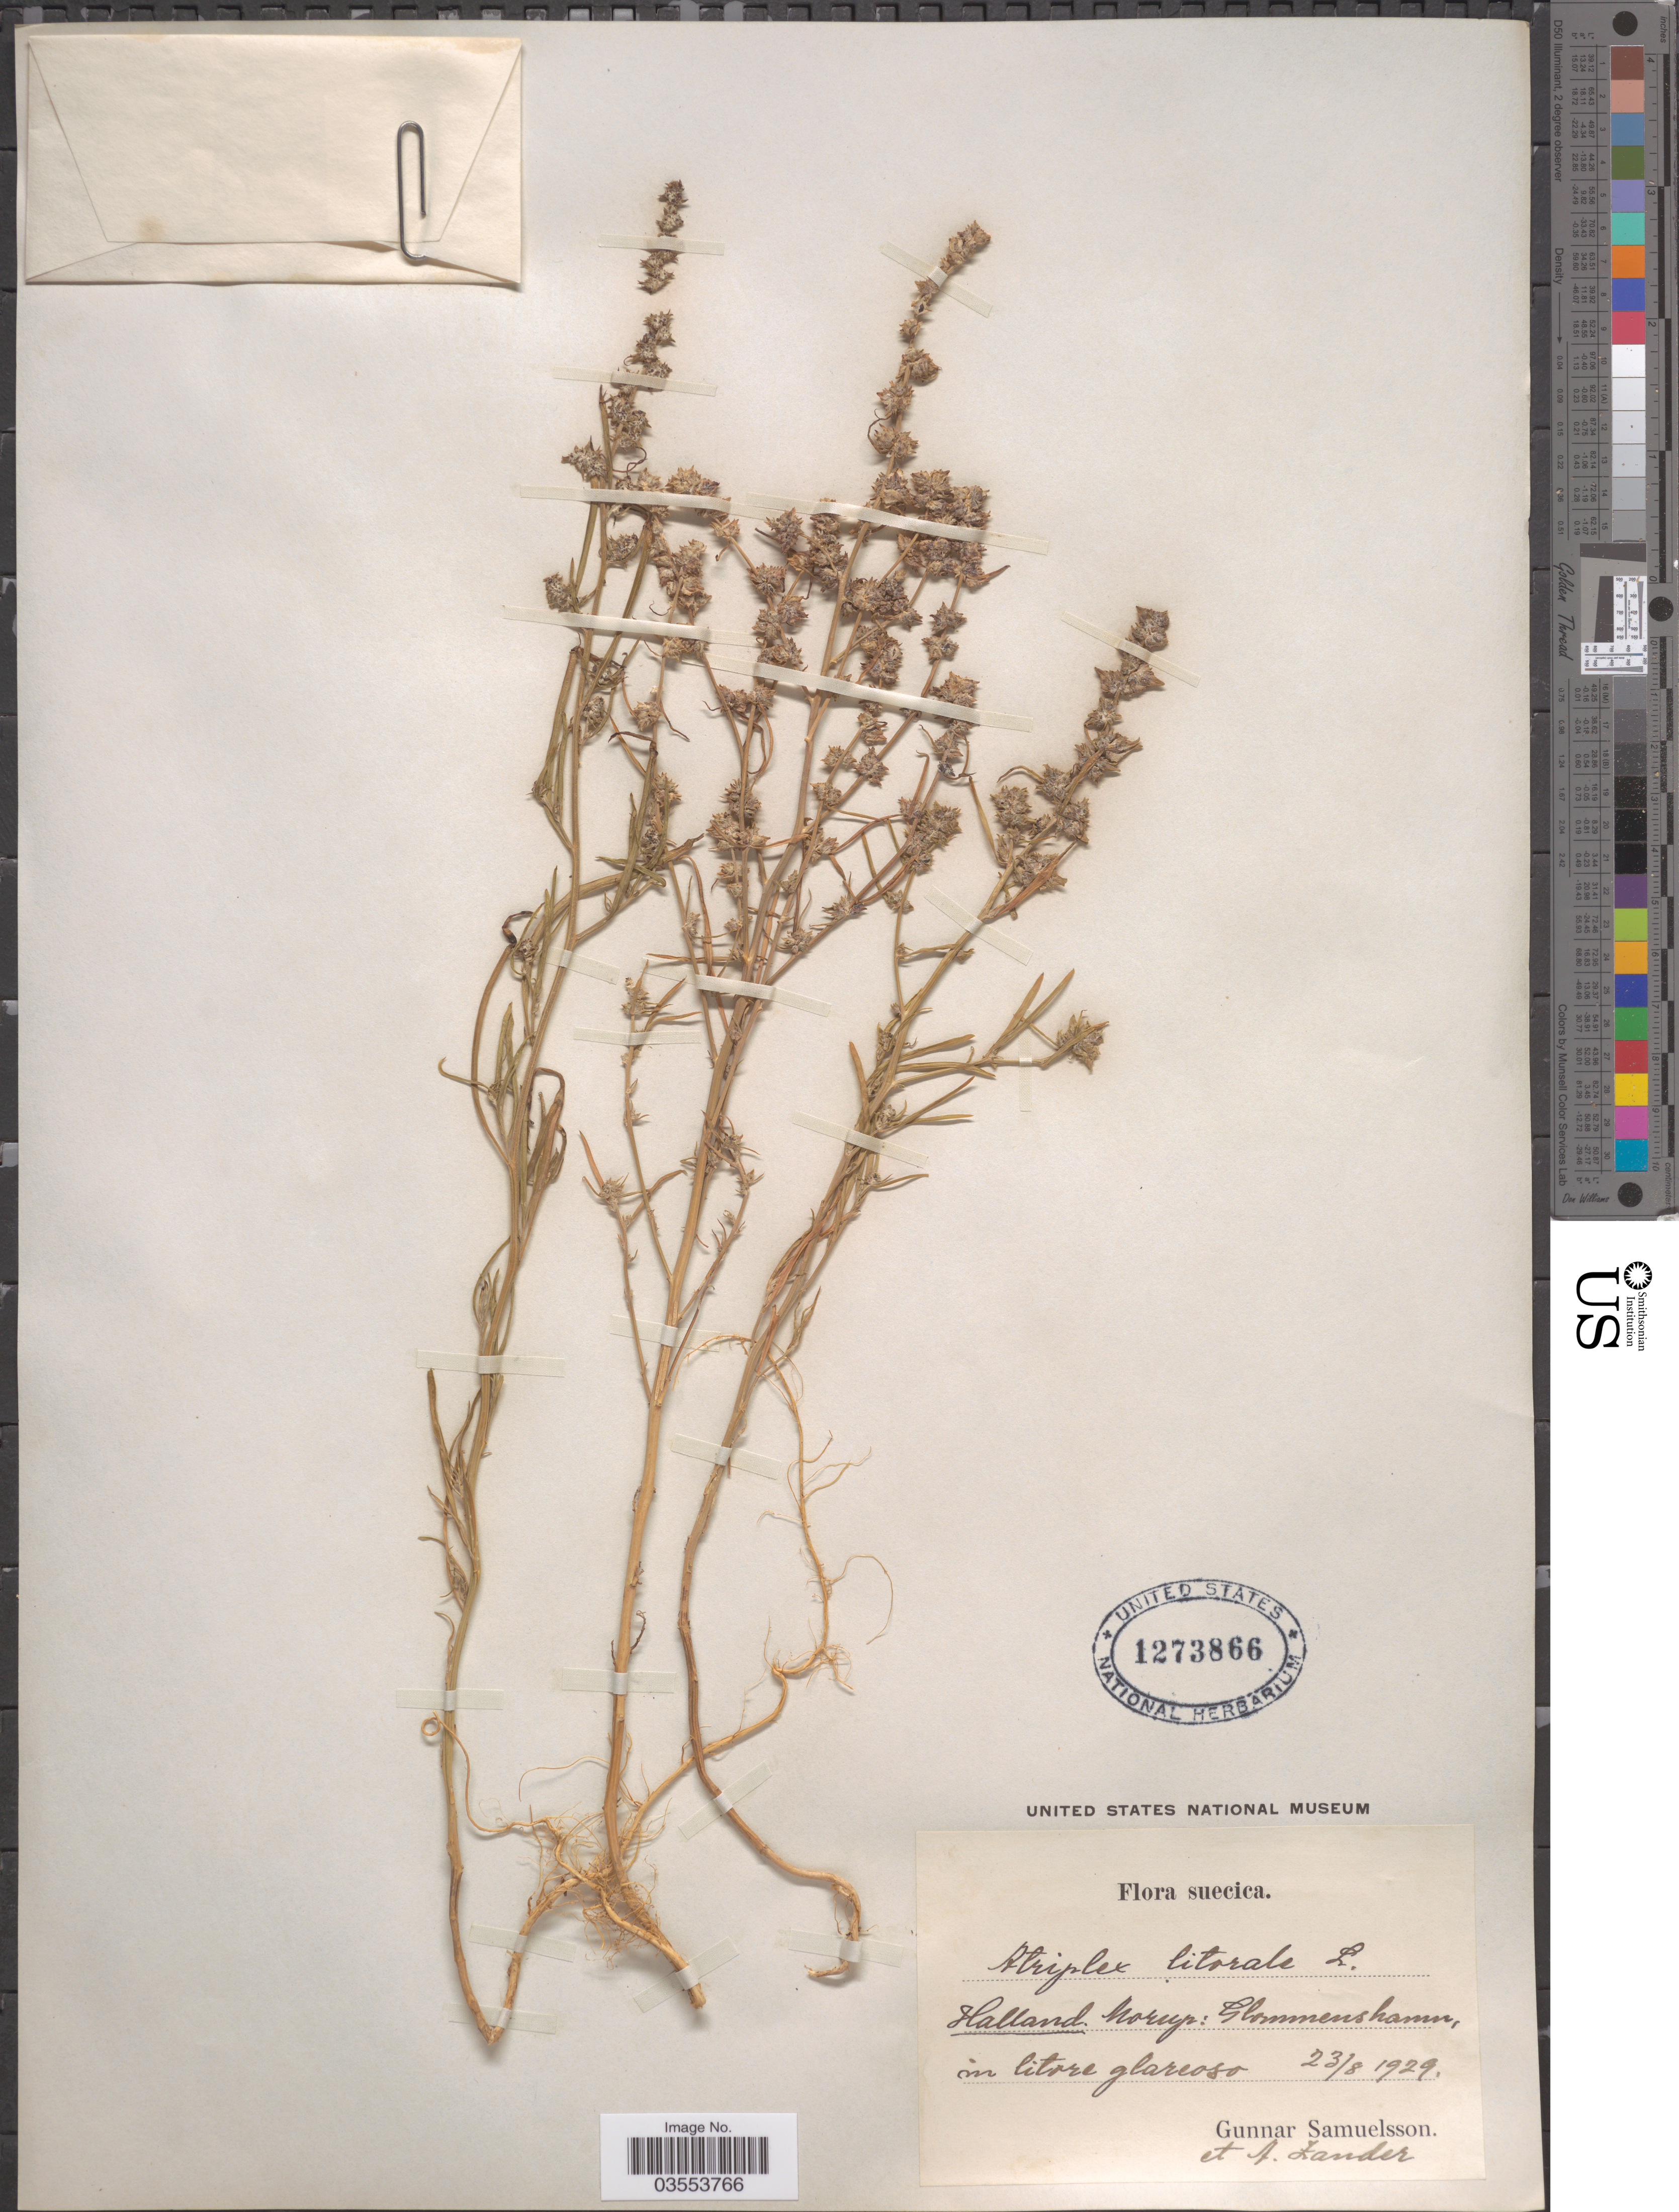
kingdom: Plantae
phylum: Tracheophyta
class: Magnoliopsida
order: Caryophyllales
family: Amaranthaceae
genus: Atriplex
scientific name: Atriplex littoralis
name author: L.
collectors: G. Samuelson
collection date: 1929-08-23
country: Sweden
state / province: Halland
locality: Morup: Glommenshamn. Suecica.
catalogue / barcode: US 1273866